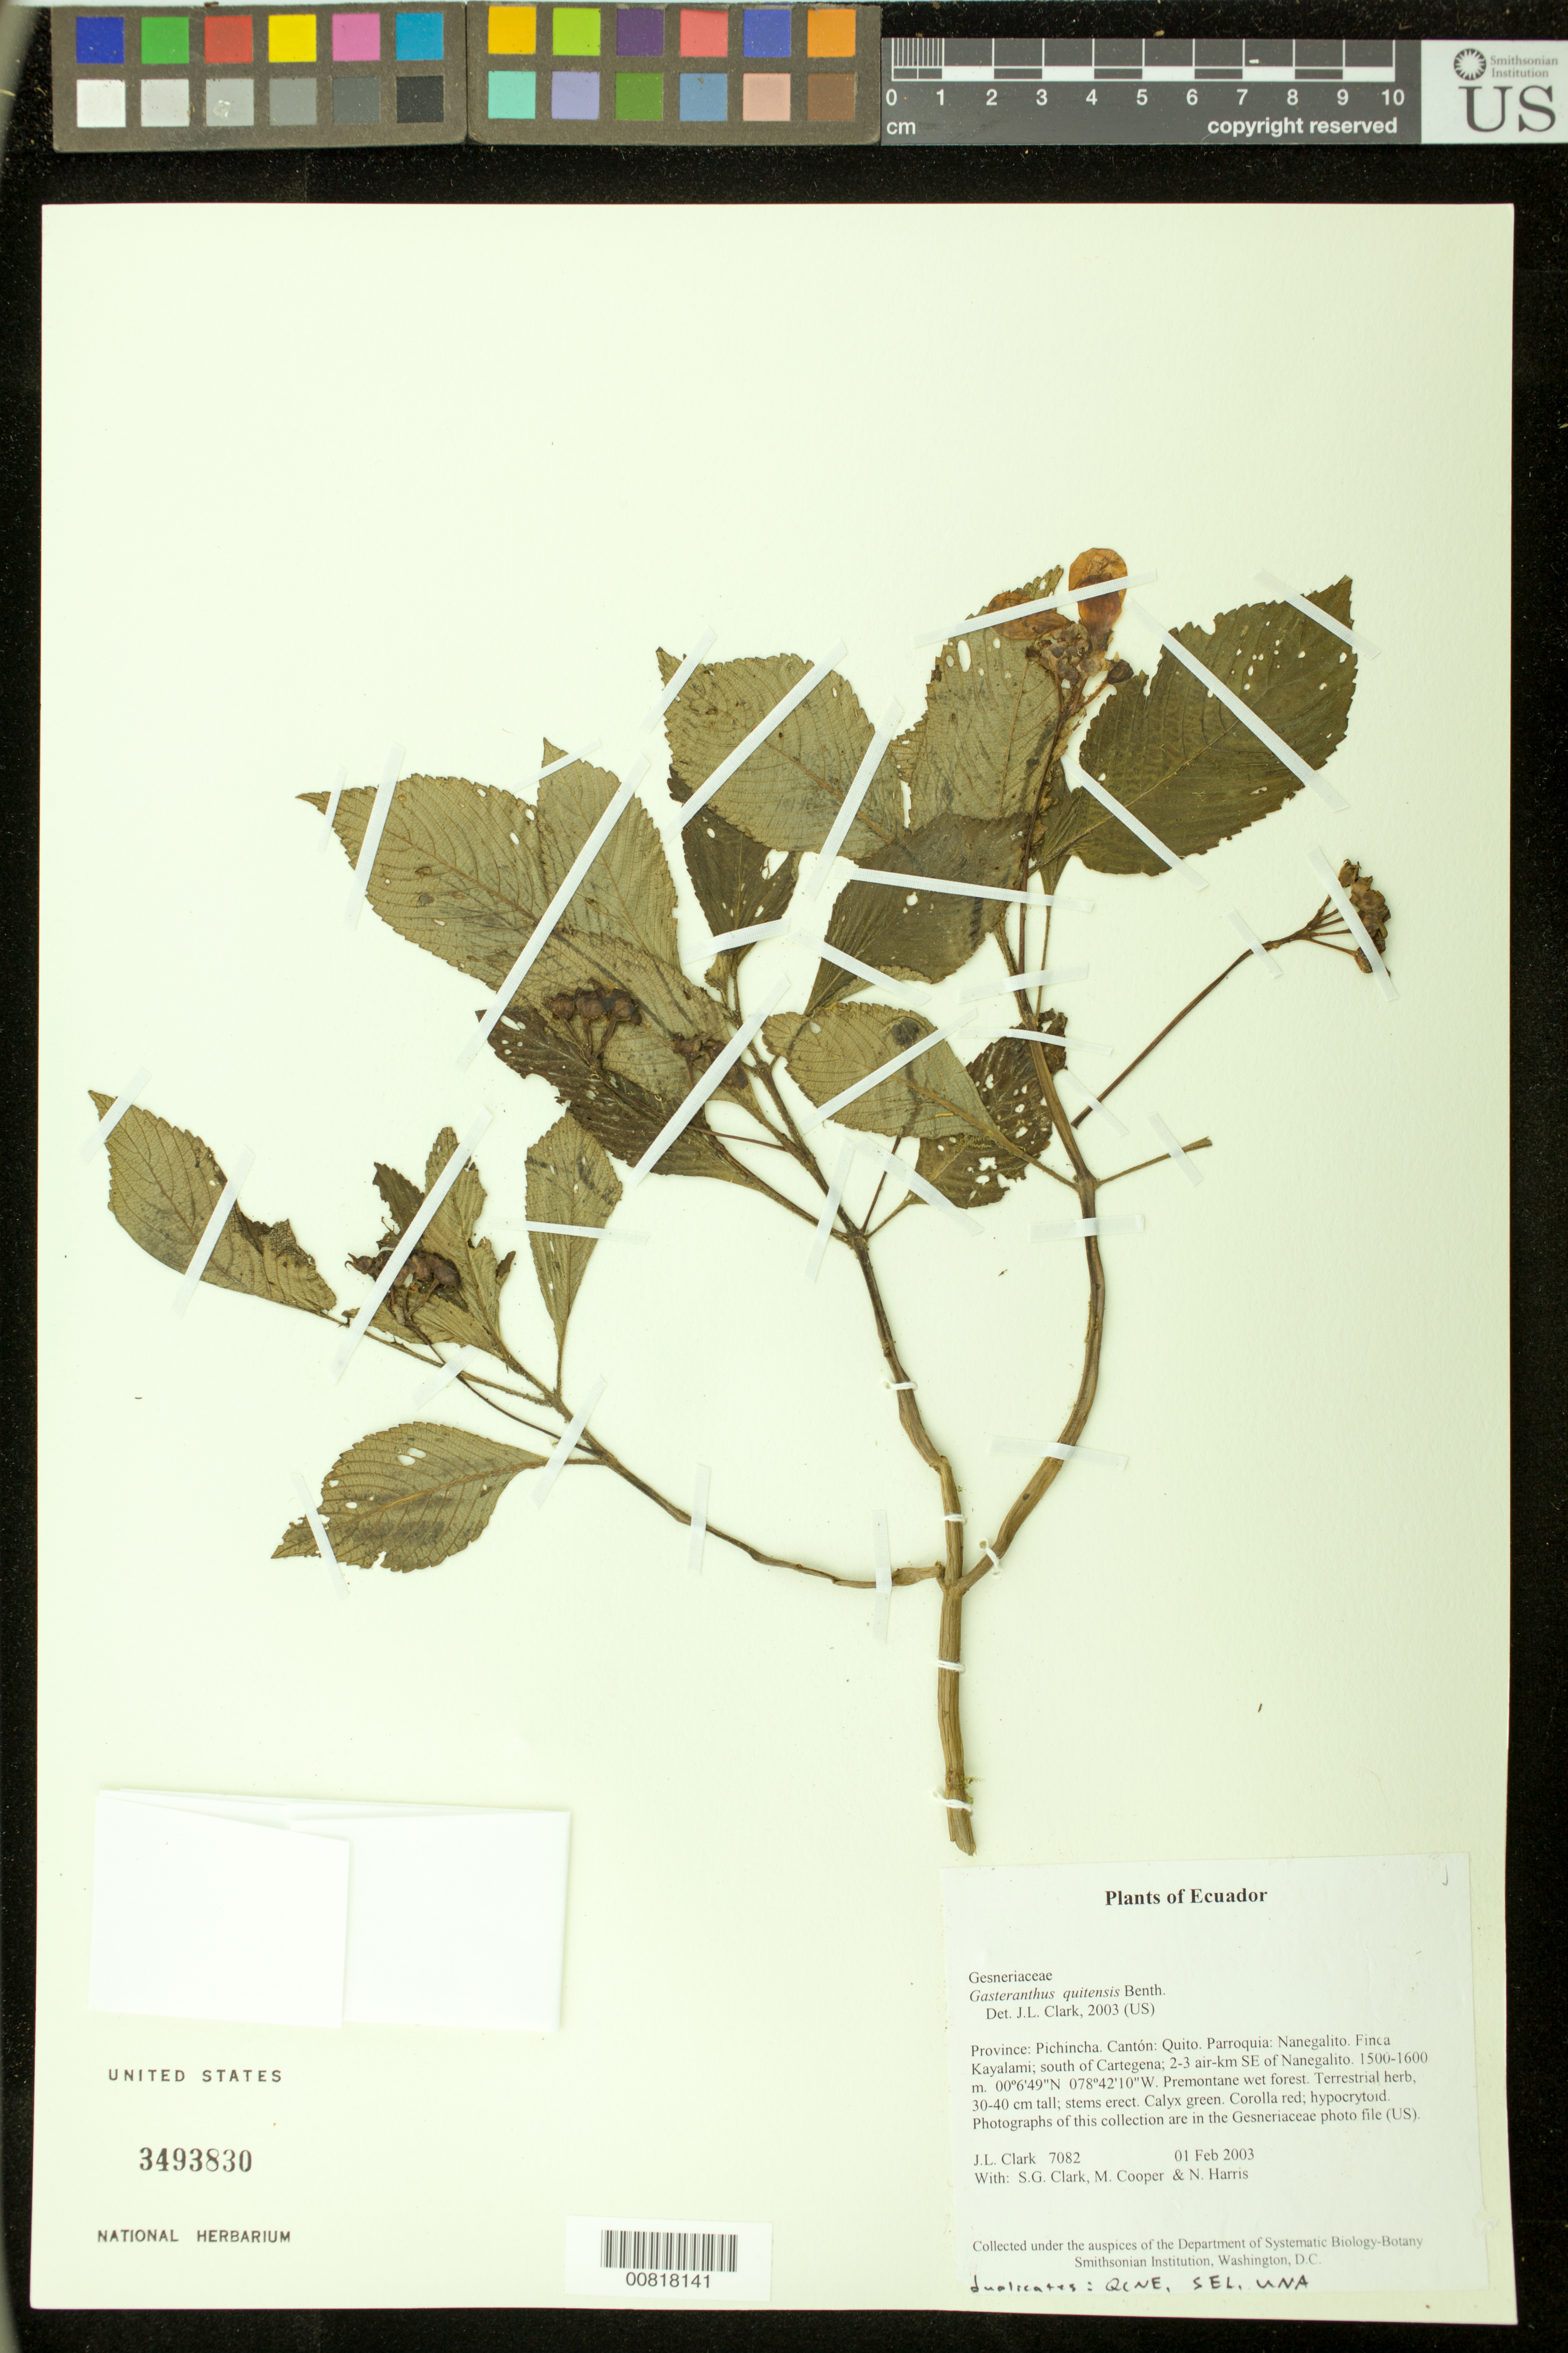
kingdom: Plantae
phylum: Tracheophyta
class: Magnoliopsida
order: Lamiales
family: Gesneriaceae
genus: Gasteranthus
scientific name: Gasteranthus quitensis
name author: Benth.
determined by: Clark, J. L., (SEL), The Marie Selby Botanical Garden (UNITED STATES)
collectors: J. L. Clark, S. G. Clark, M. Cooper & N. Harris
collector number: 7082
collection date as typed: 01 Feb 2003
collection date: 2003-02-01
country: Ecuador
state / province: Pichincha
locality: Quito. Parroquia: Nanegalito. Finca Kayalami; south of Cartegena; 2-3 air-km SE of Nanegalito.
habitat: Premontane wet forest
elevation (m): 1500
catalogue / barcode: US 3493830